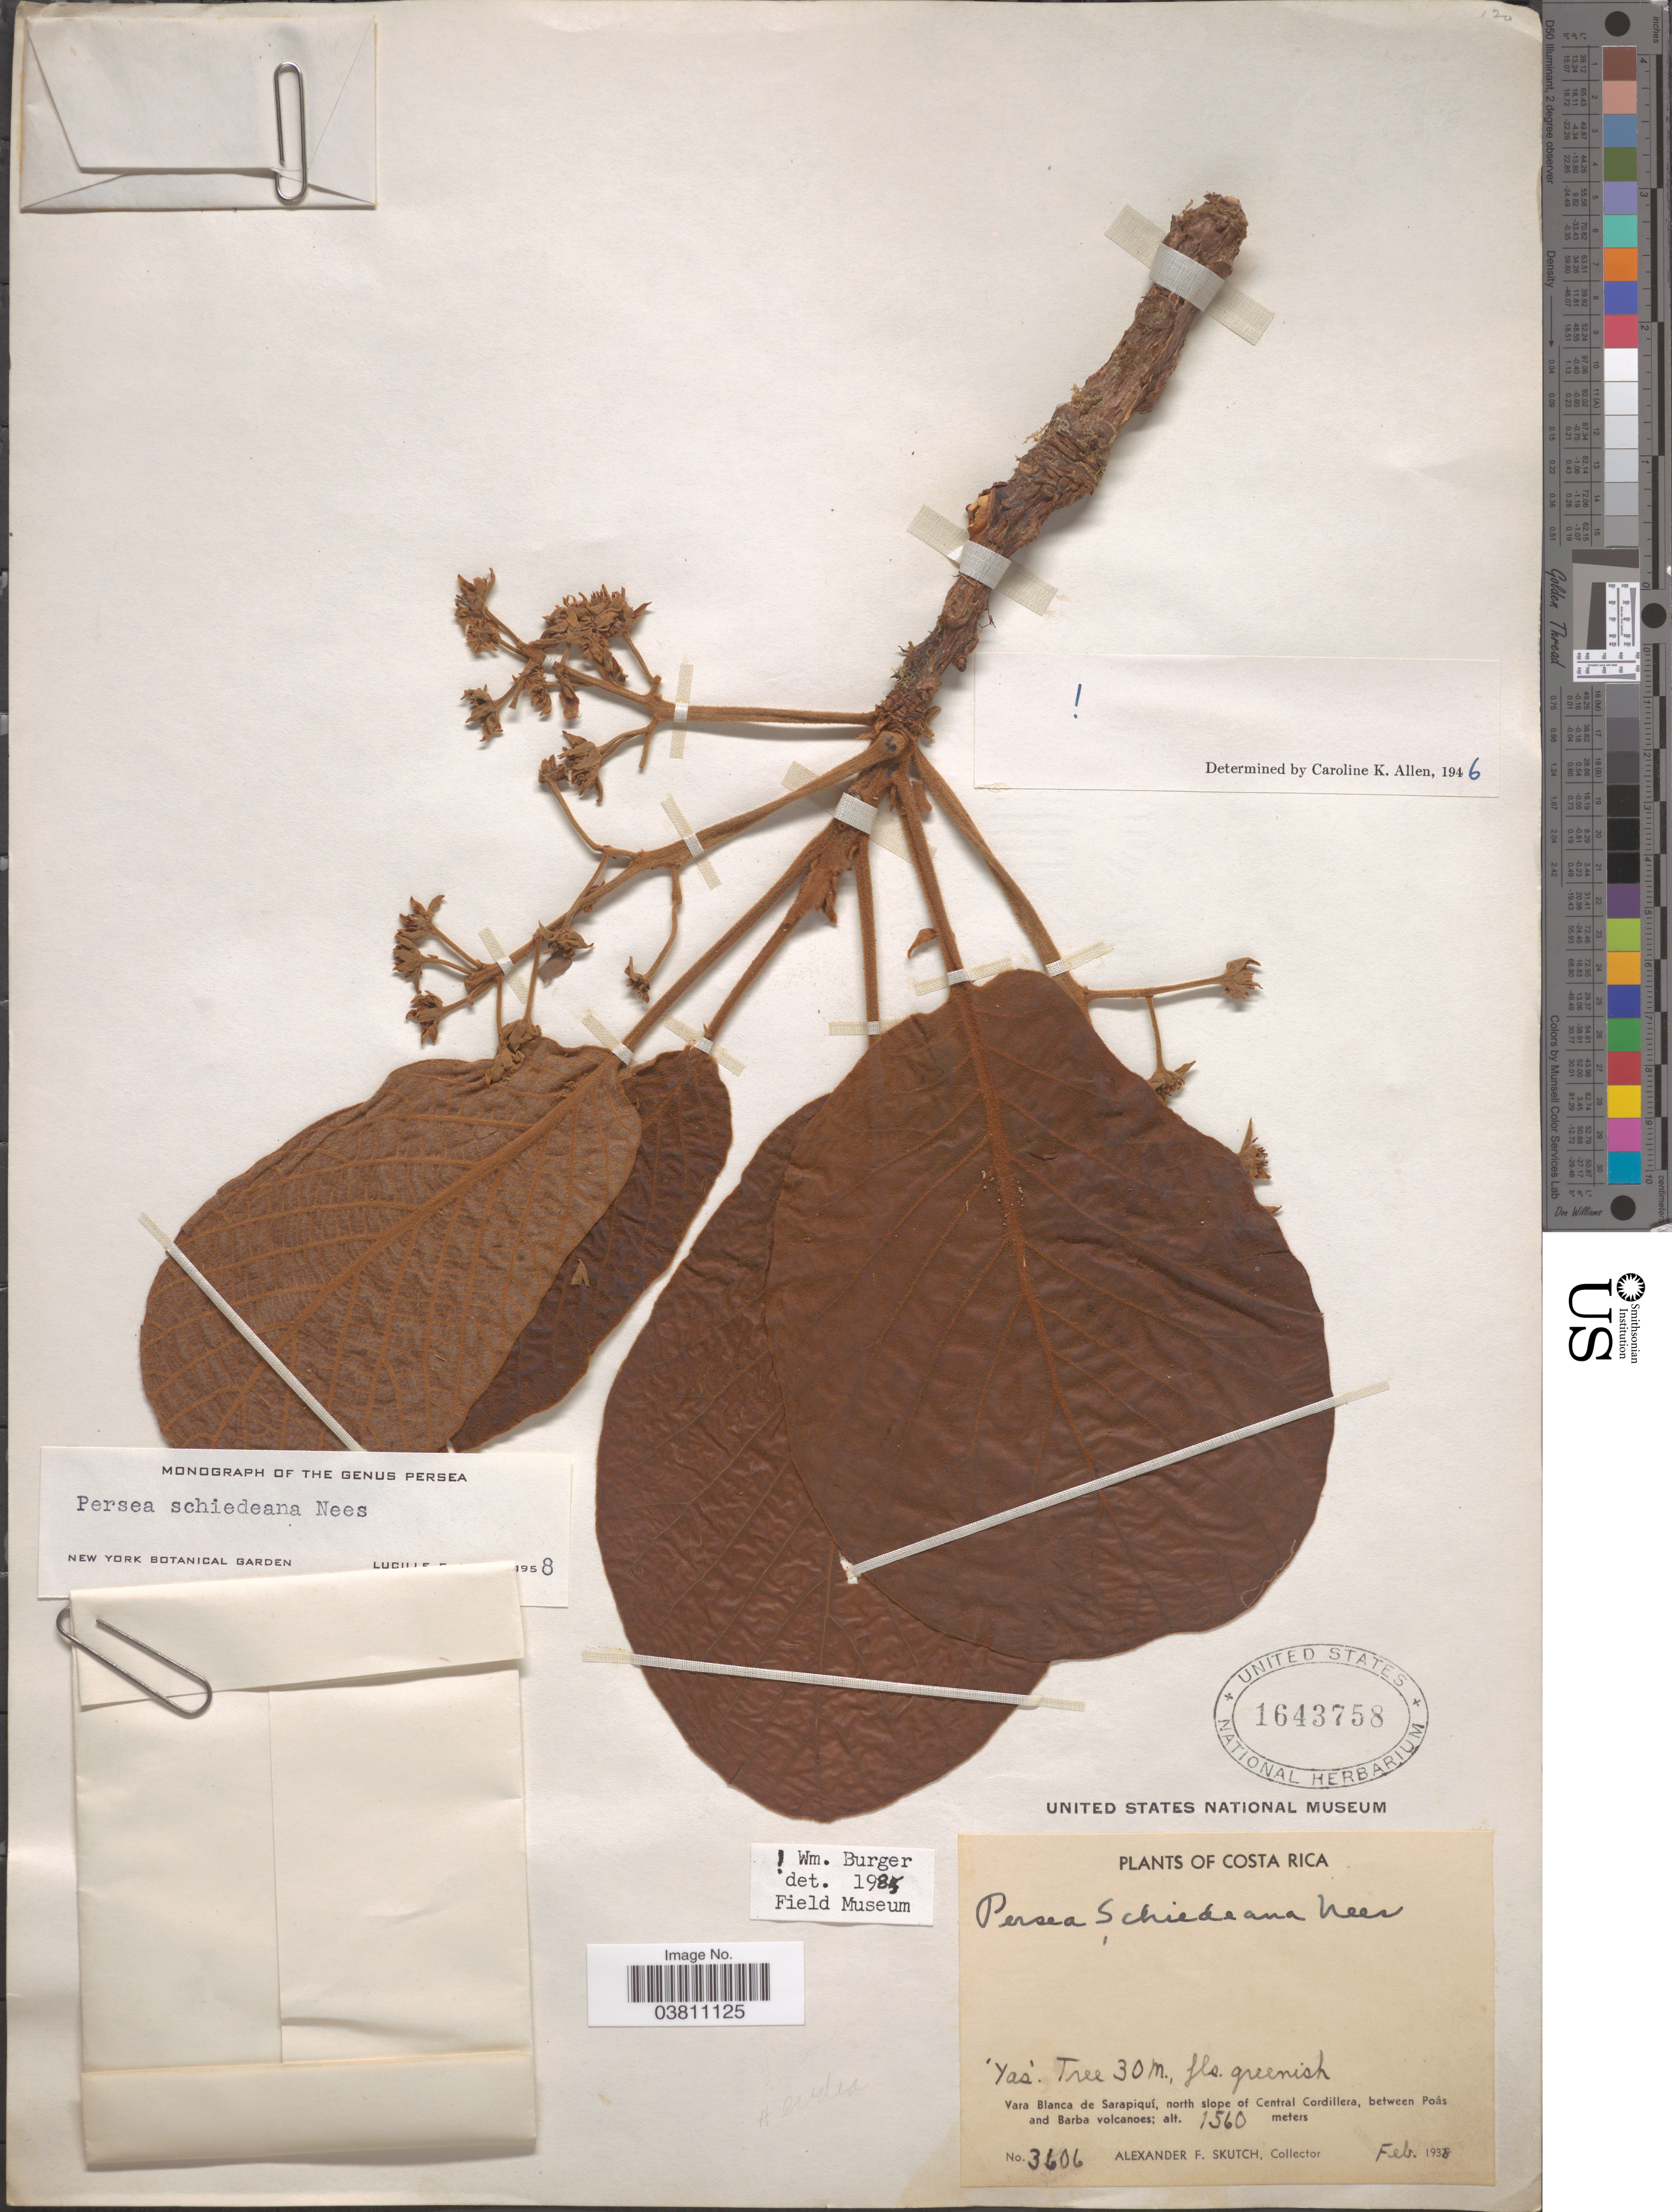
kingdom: Plantae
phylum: Tracheophyta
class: Magnoliopsida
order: Laurales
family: Lauraceae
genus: Persea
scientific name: Persea schiediana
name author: Nees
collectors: A. F. Skutch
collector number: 3606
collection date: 1938-02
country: Costa Rica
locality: Vara Blanca de Sarapiquí, north slope of Central Cordillera, between Poás and Barba volcanoes.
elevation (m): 1560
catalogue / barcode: US 1643758